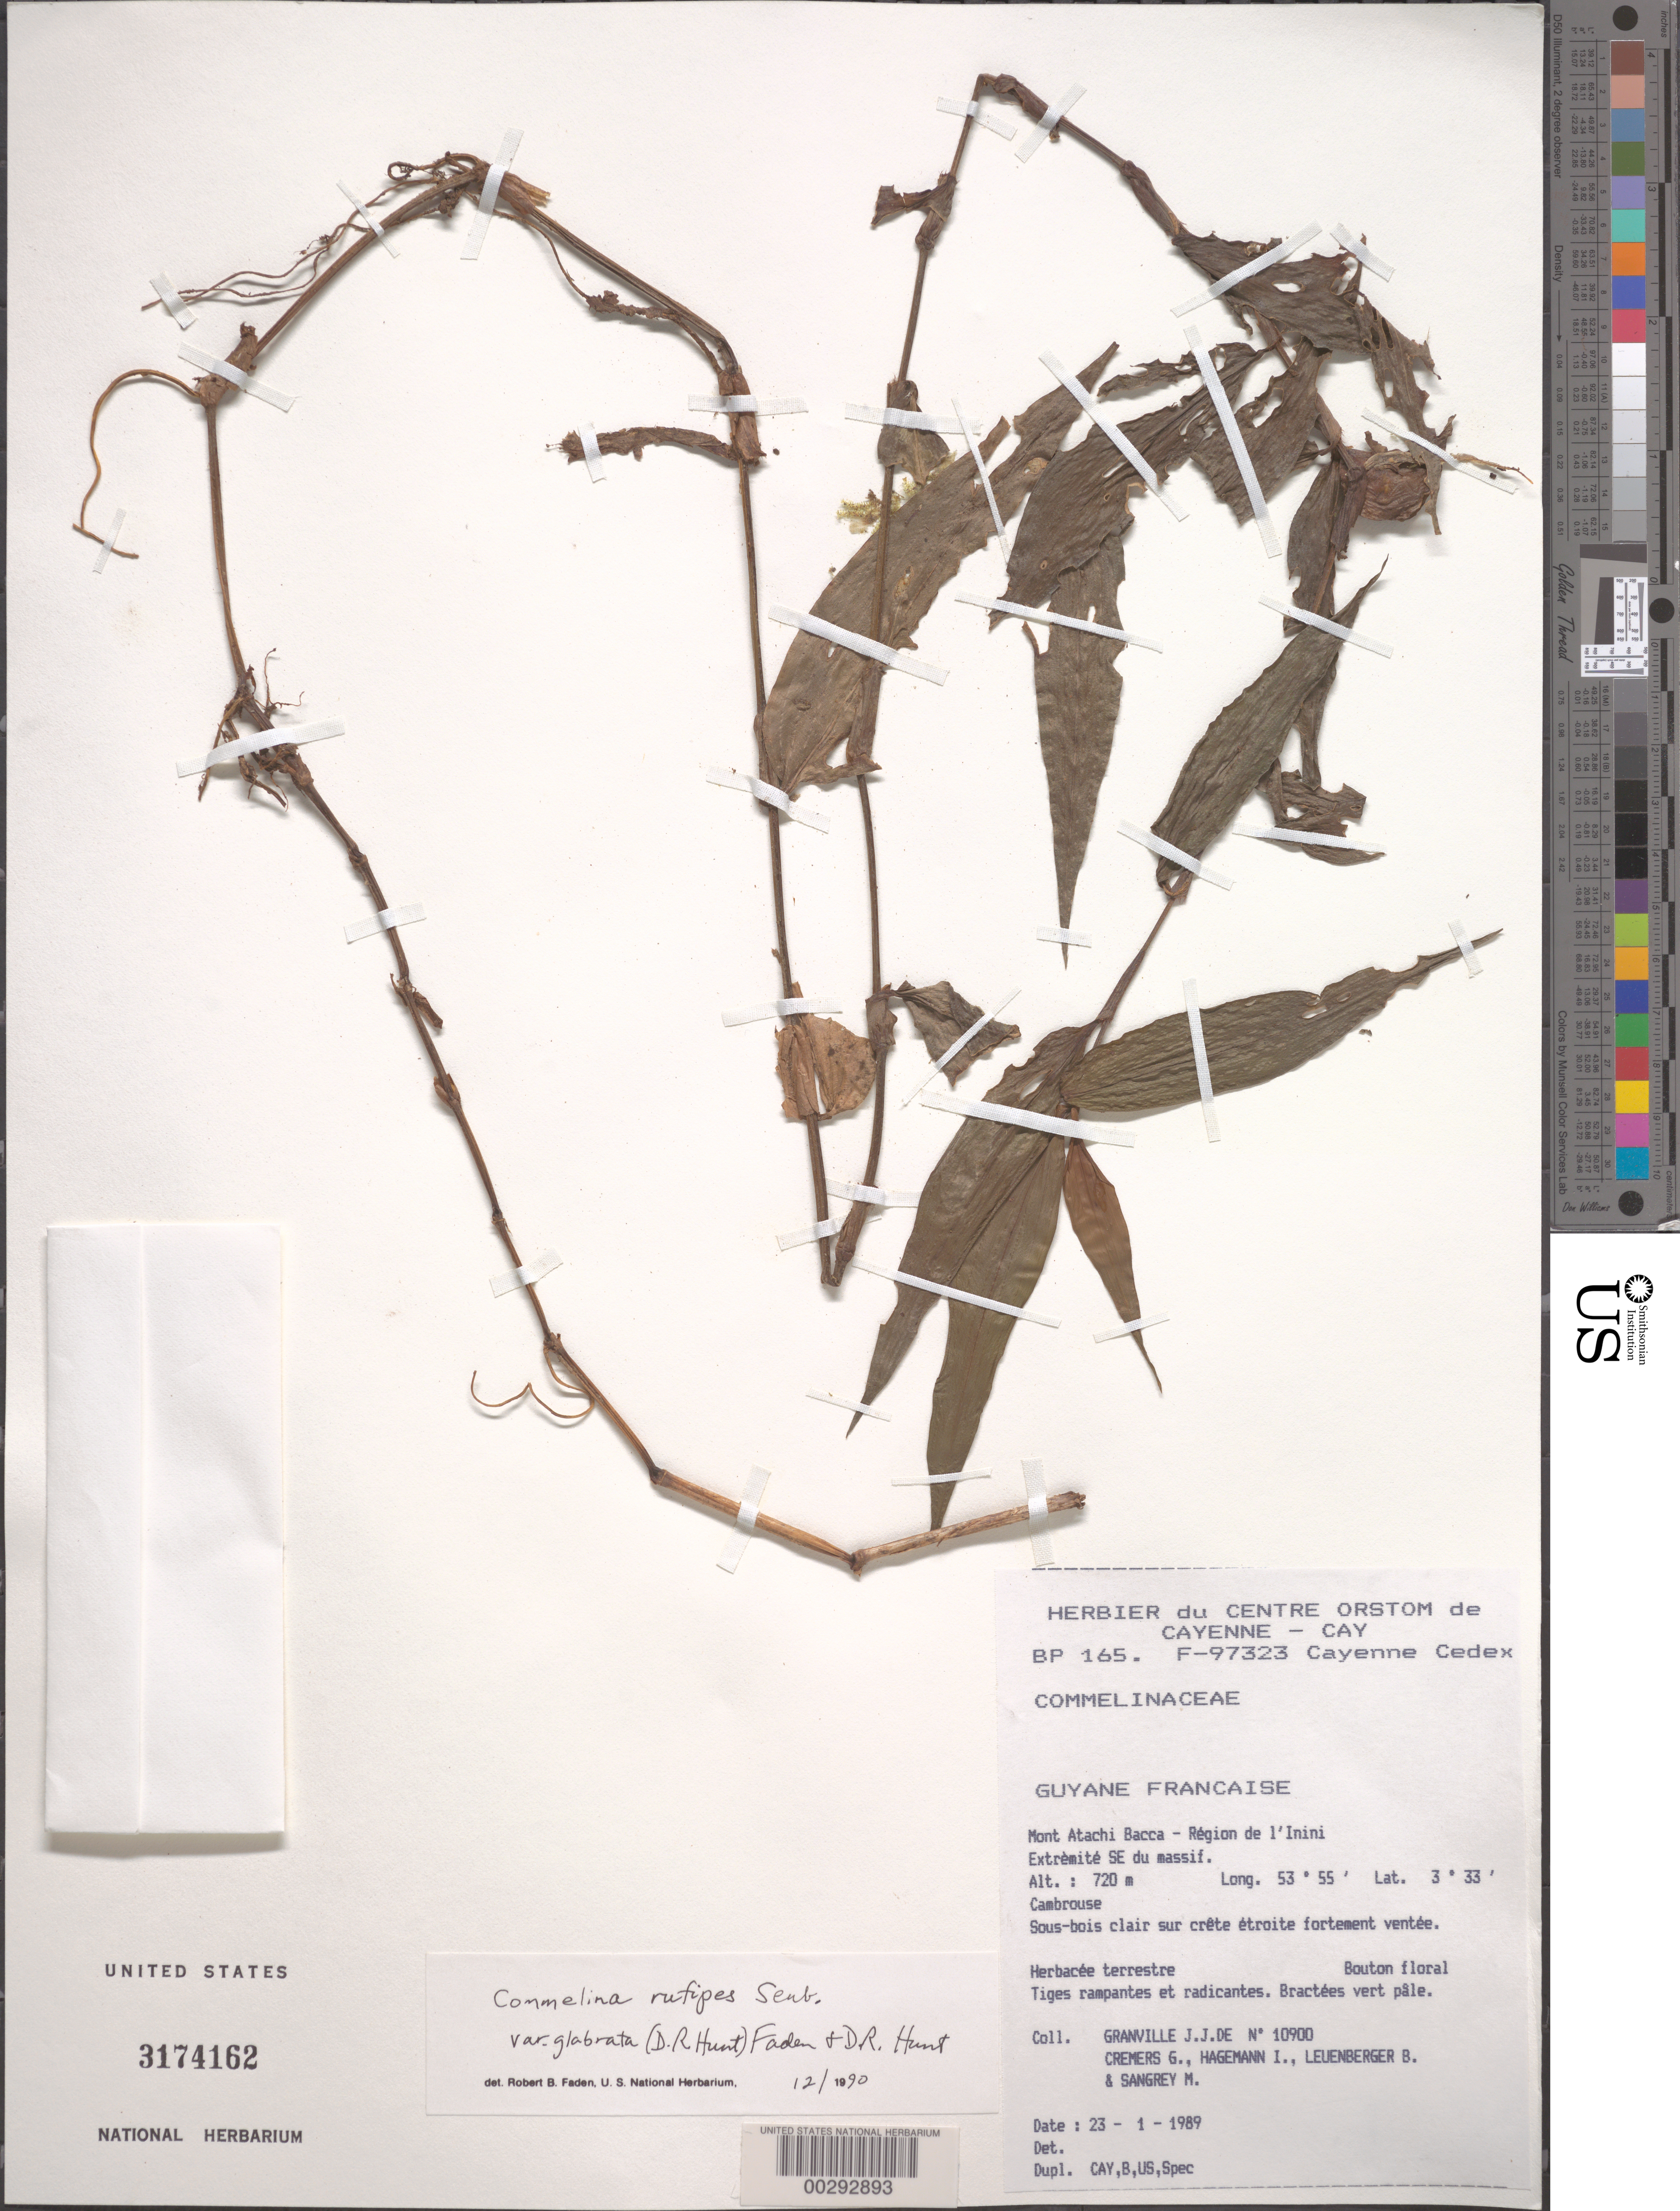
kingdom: Plantae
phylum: Tracheophyta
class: Liliopsida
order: Commelinales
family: Commelinaceae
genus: Commelina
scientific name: Commelina rufipes var. glabrata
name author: (D.R. Hunt) Faden & D.R. Hunt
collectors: J.-J. de Granville, G. Cremers, I. Hagemann, B. Leuenberger & M. S. Sangrey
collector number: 10900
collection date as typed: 23 Jan 1989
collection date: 1989-01-23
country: French Guiana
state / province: Saint-Laurent-du-Maroni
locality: Mont atachi bacca. [in former inini arrondissement.]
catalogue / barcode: US 3174162